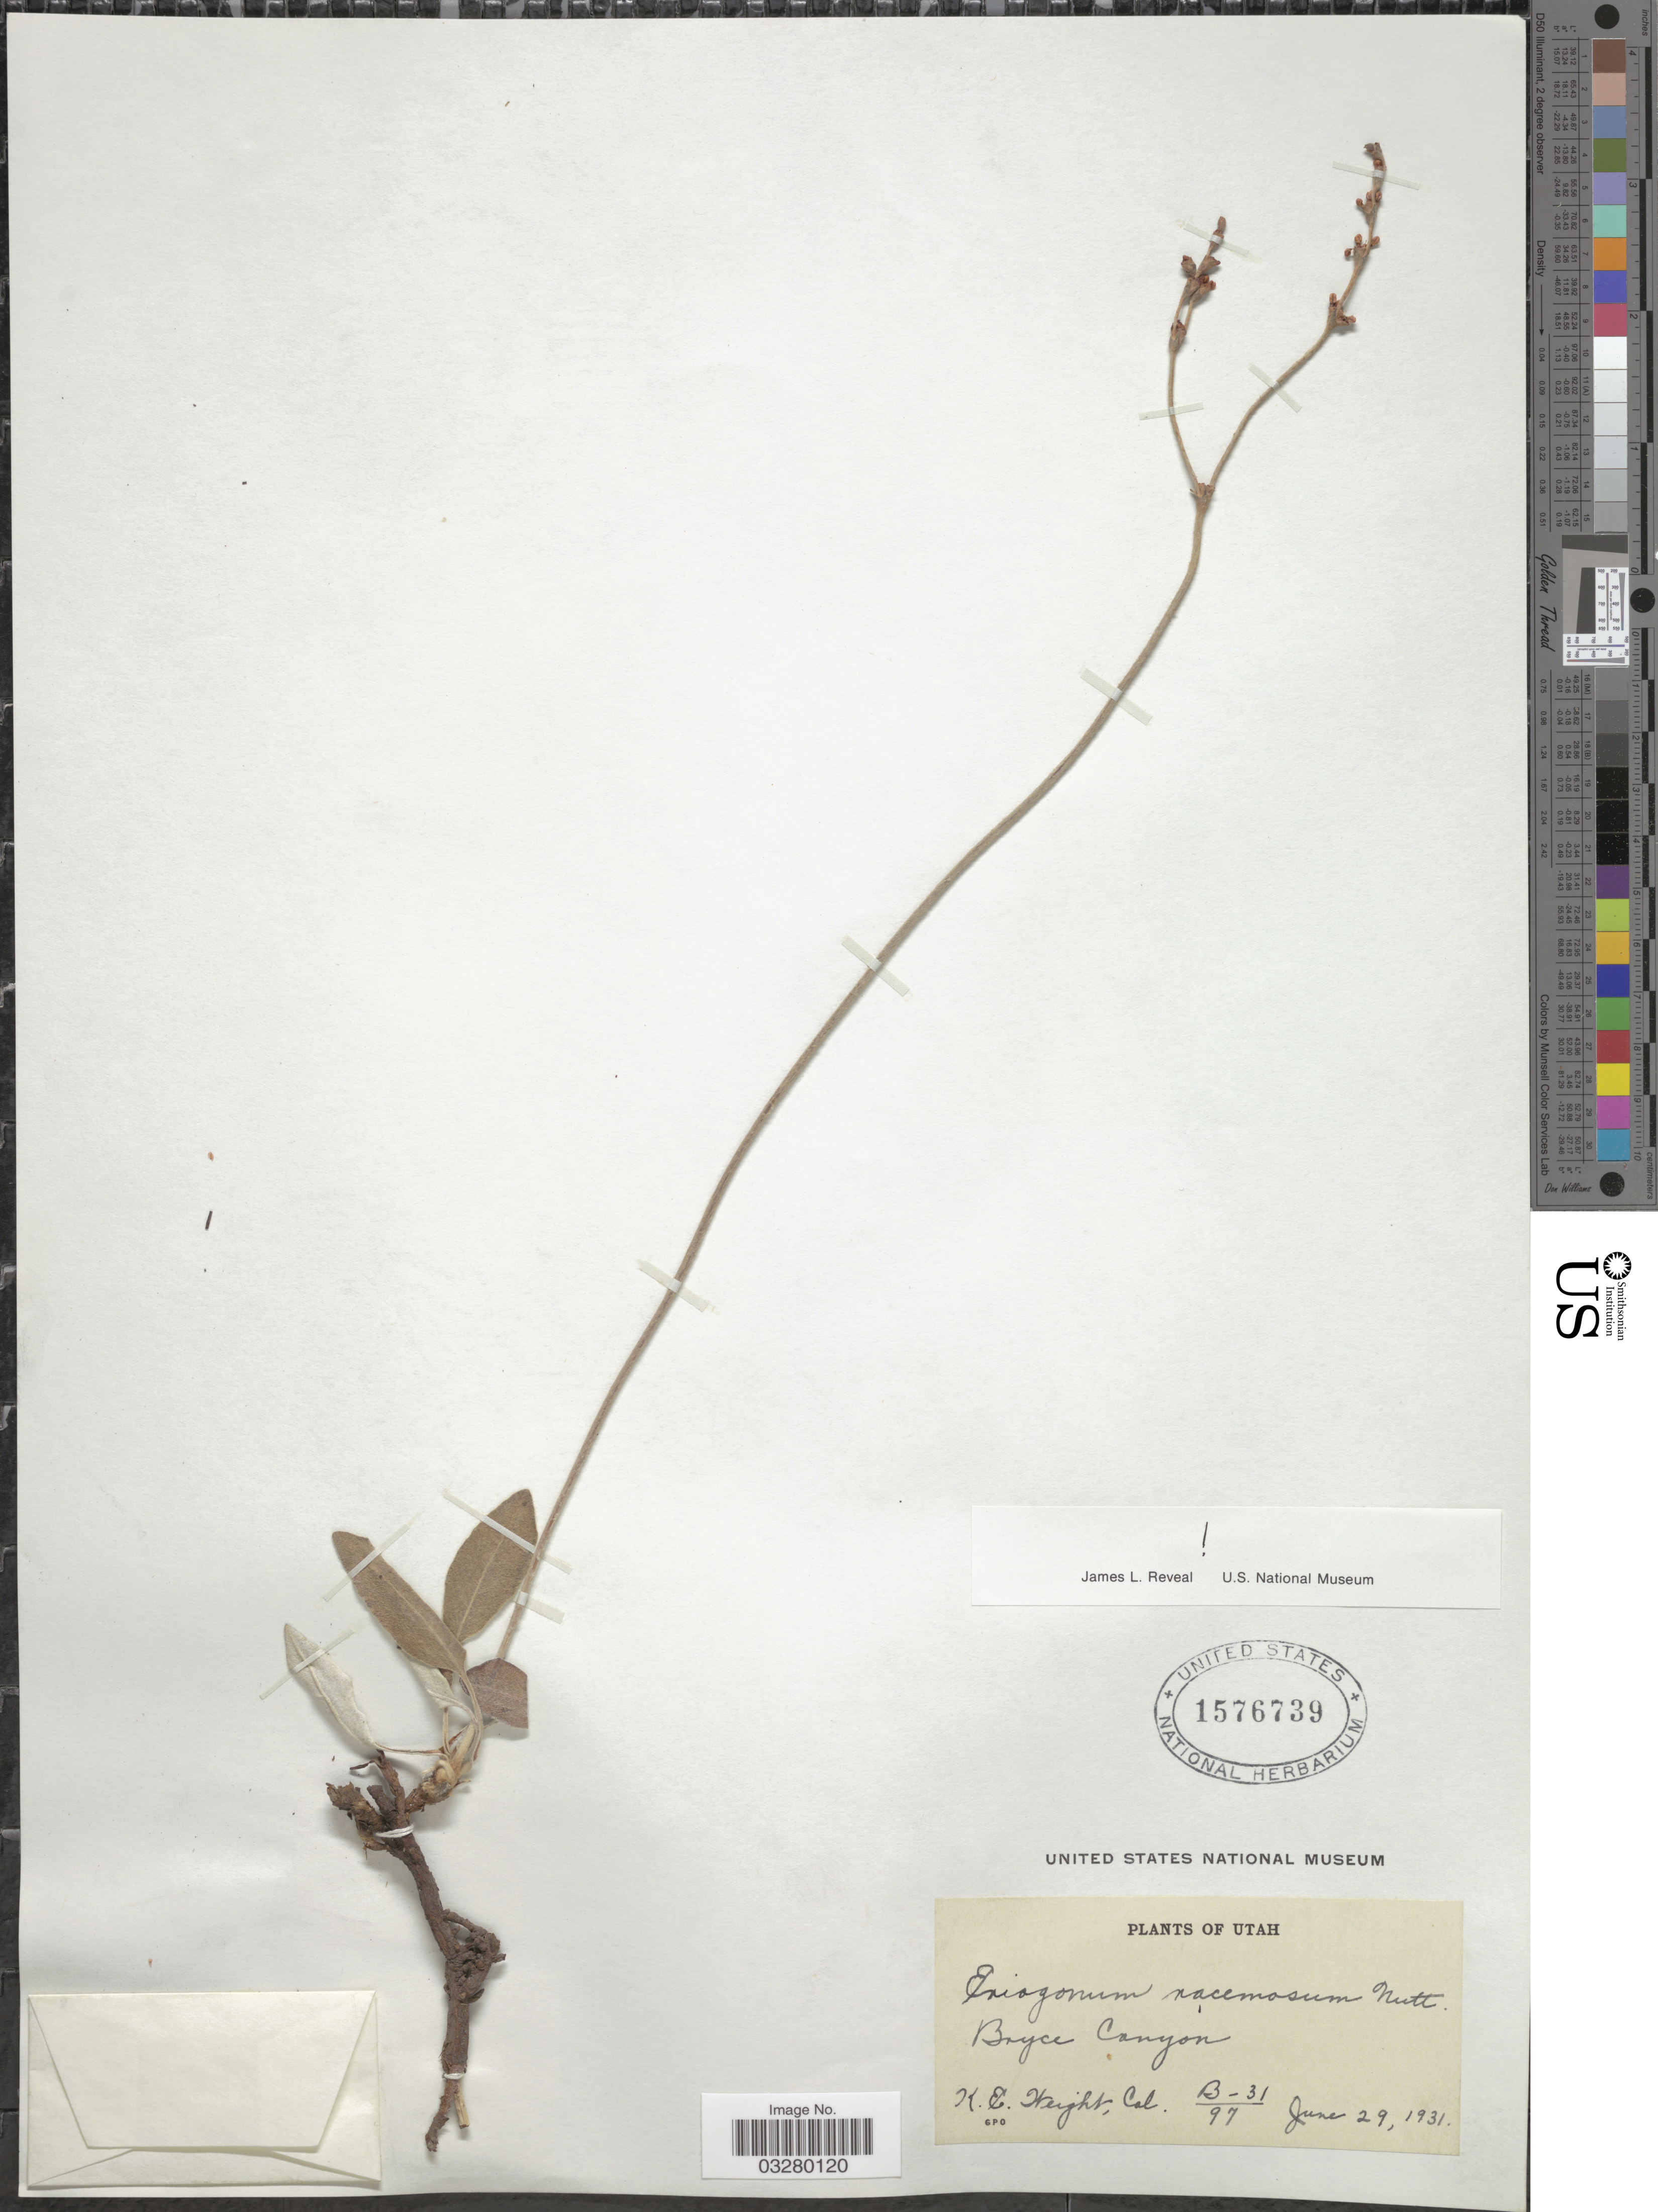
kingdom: Plantae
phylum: Tracheophyta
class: Magnoliopsida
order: Caryophyllales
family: Polygonaceae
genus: Eriogonum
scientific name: Eriogonum racemosum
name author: Nutt.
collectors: K. Weight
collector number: B-31/97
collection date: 1931-06-29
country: United States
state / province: Utah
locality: Bryce Canyon.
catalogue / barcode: US 1576739